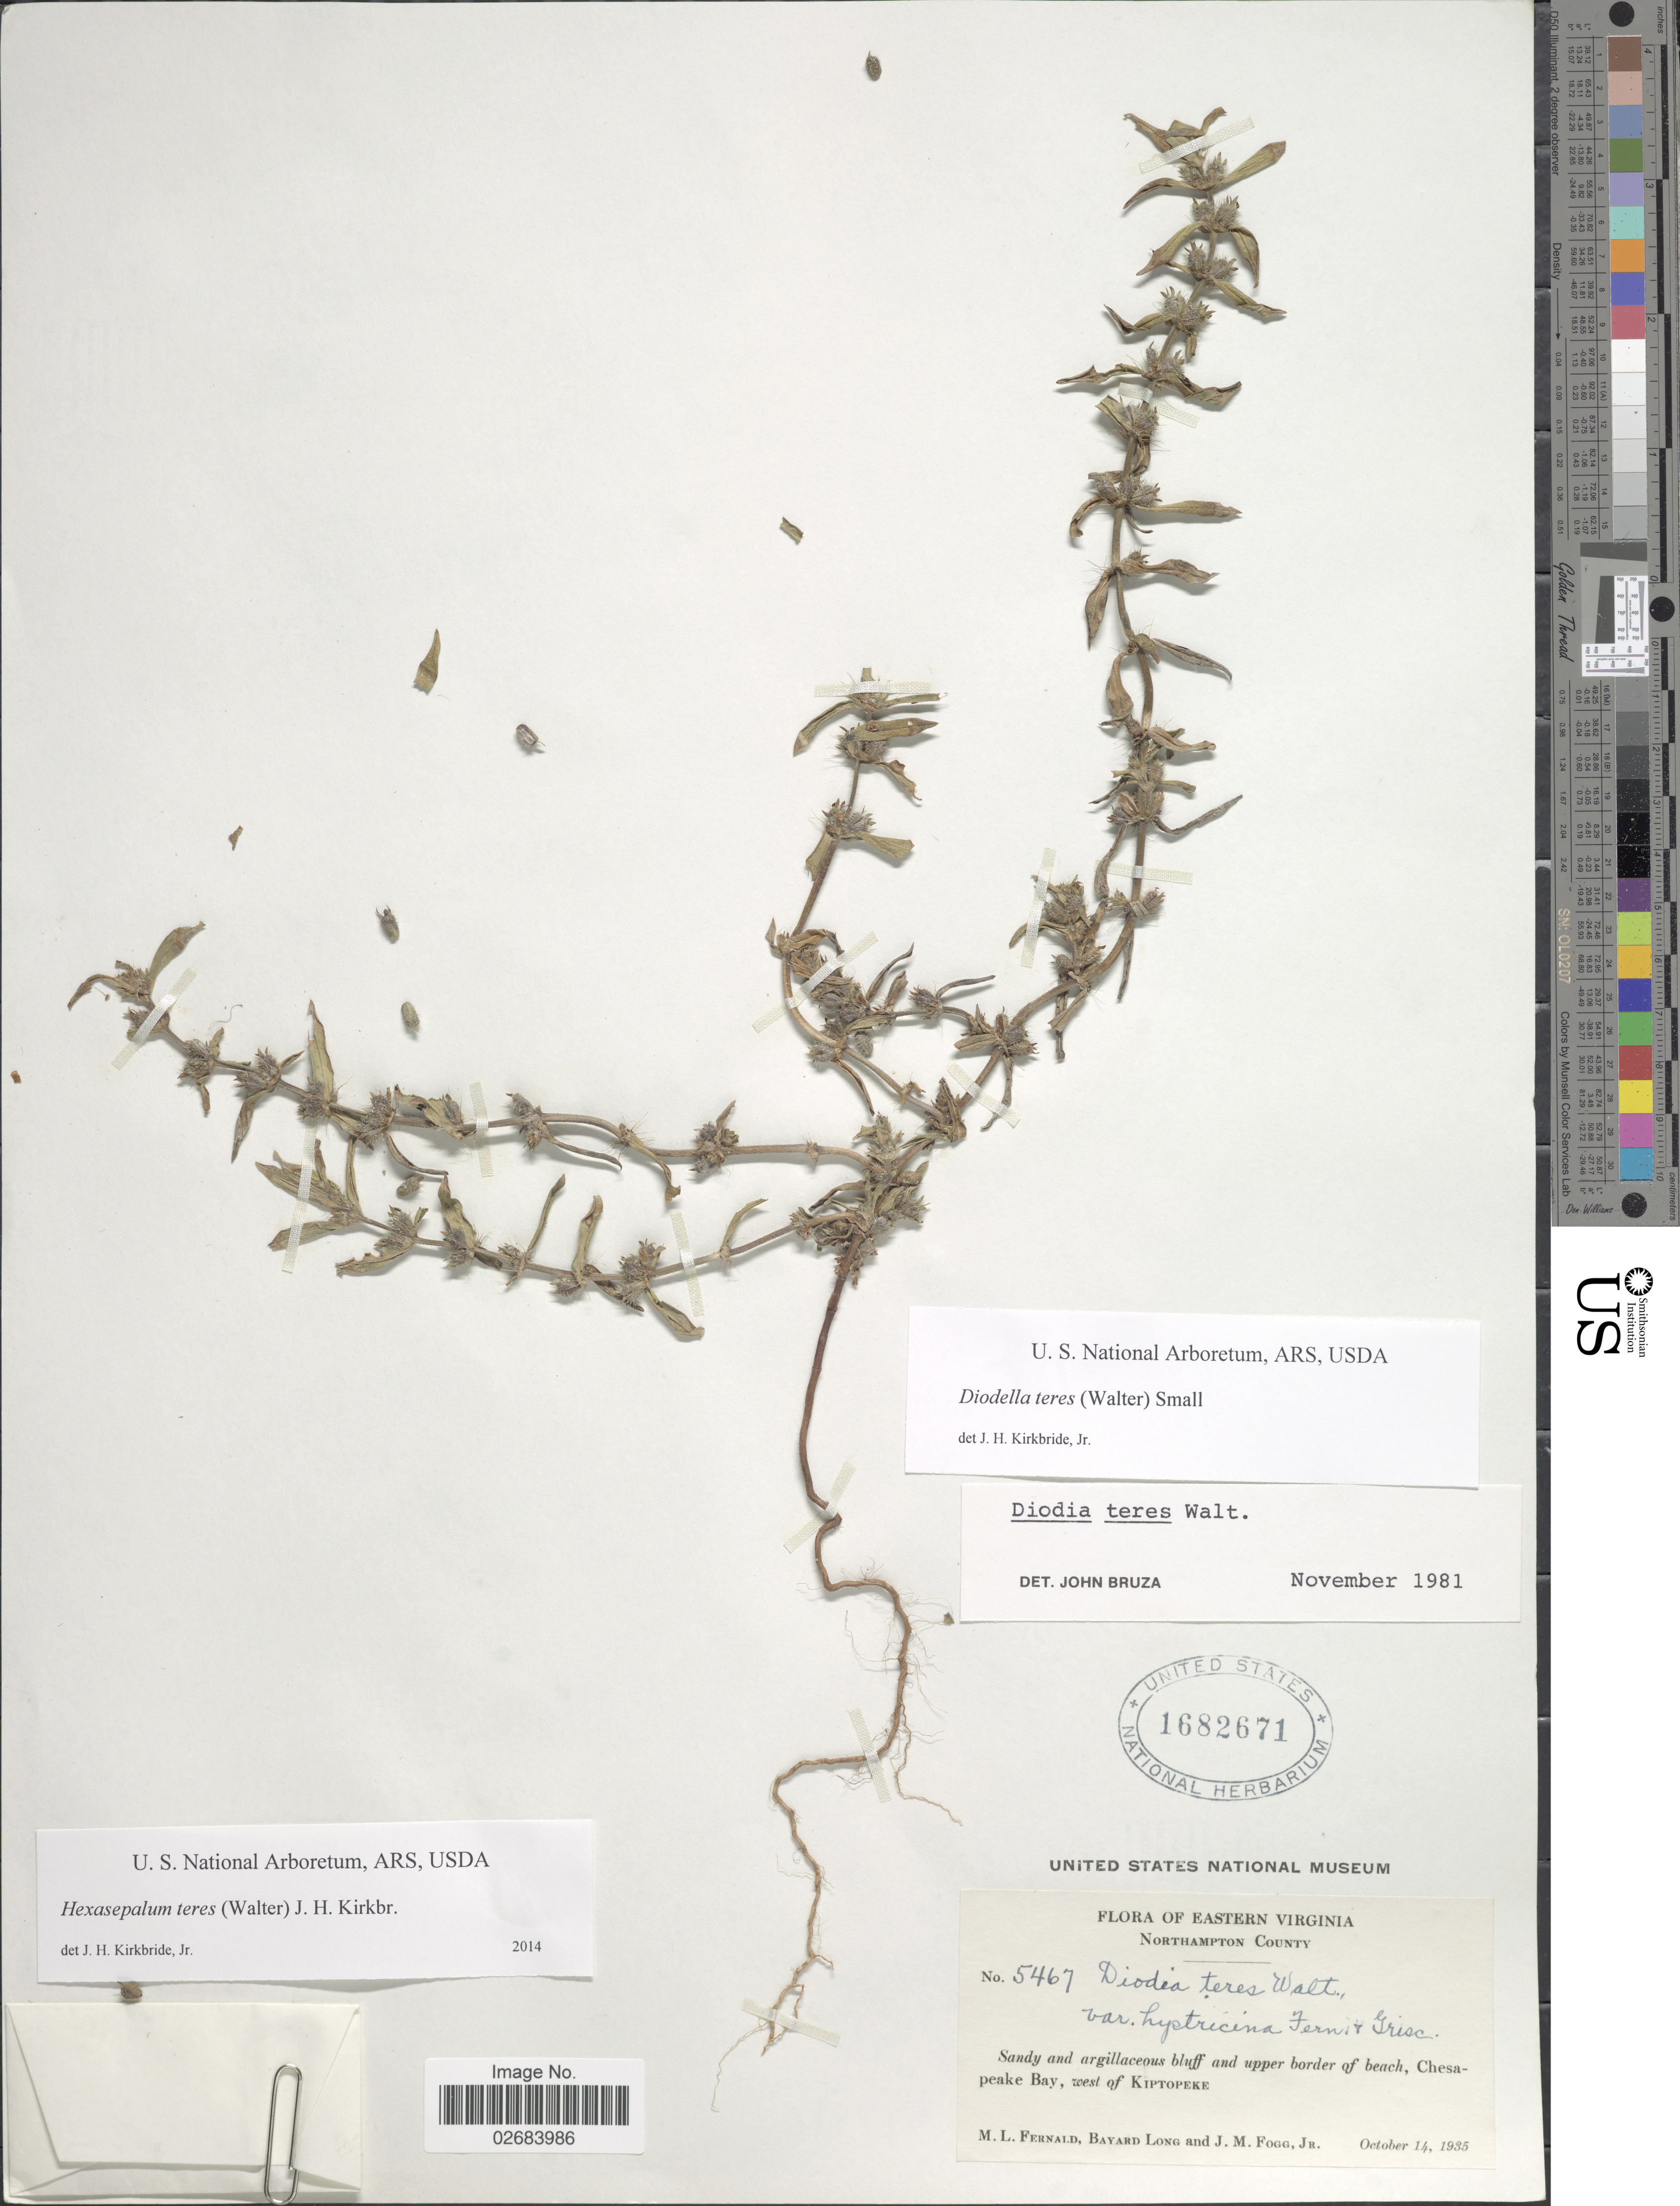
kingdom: Plantae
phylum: Tracheophyta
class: Magnoliopsida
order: Gentianales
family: Rubiaceae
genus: Diodia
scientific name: Diodia teres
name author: Walter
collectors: M. L. Fernald, B. Long & J. Fogg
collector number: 5467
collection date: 1935-10-14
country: United States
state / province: Virginia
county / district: Northampton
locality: Eastern Virginia. sandy and argillaceous bluff and upper border of beach, Chesapeake Bay, W of Kiptopeke.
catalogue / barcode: US 1682671